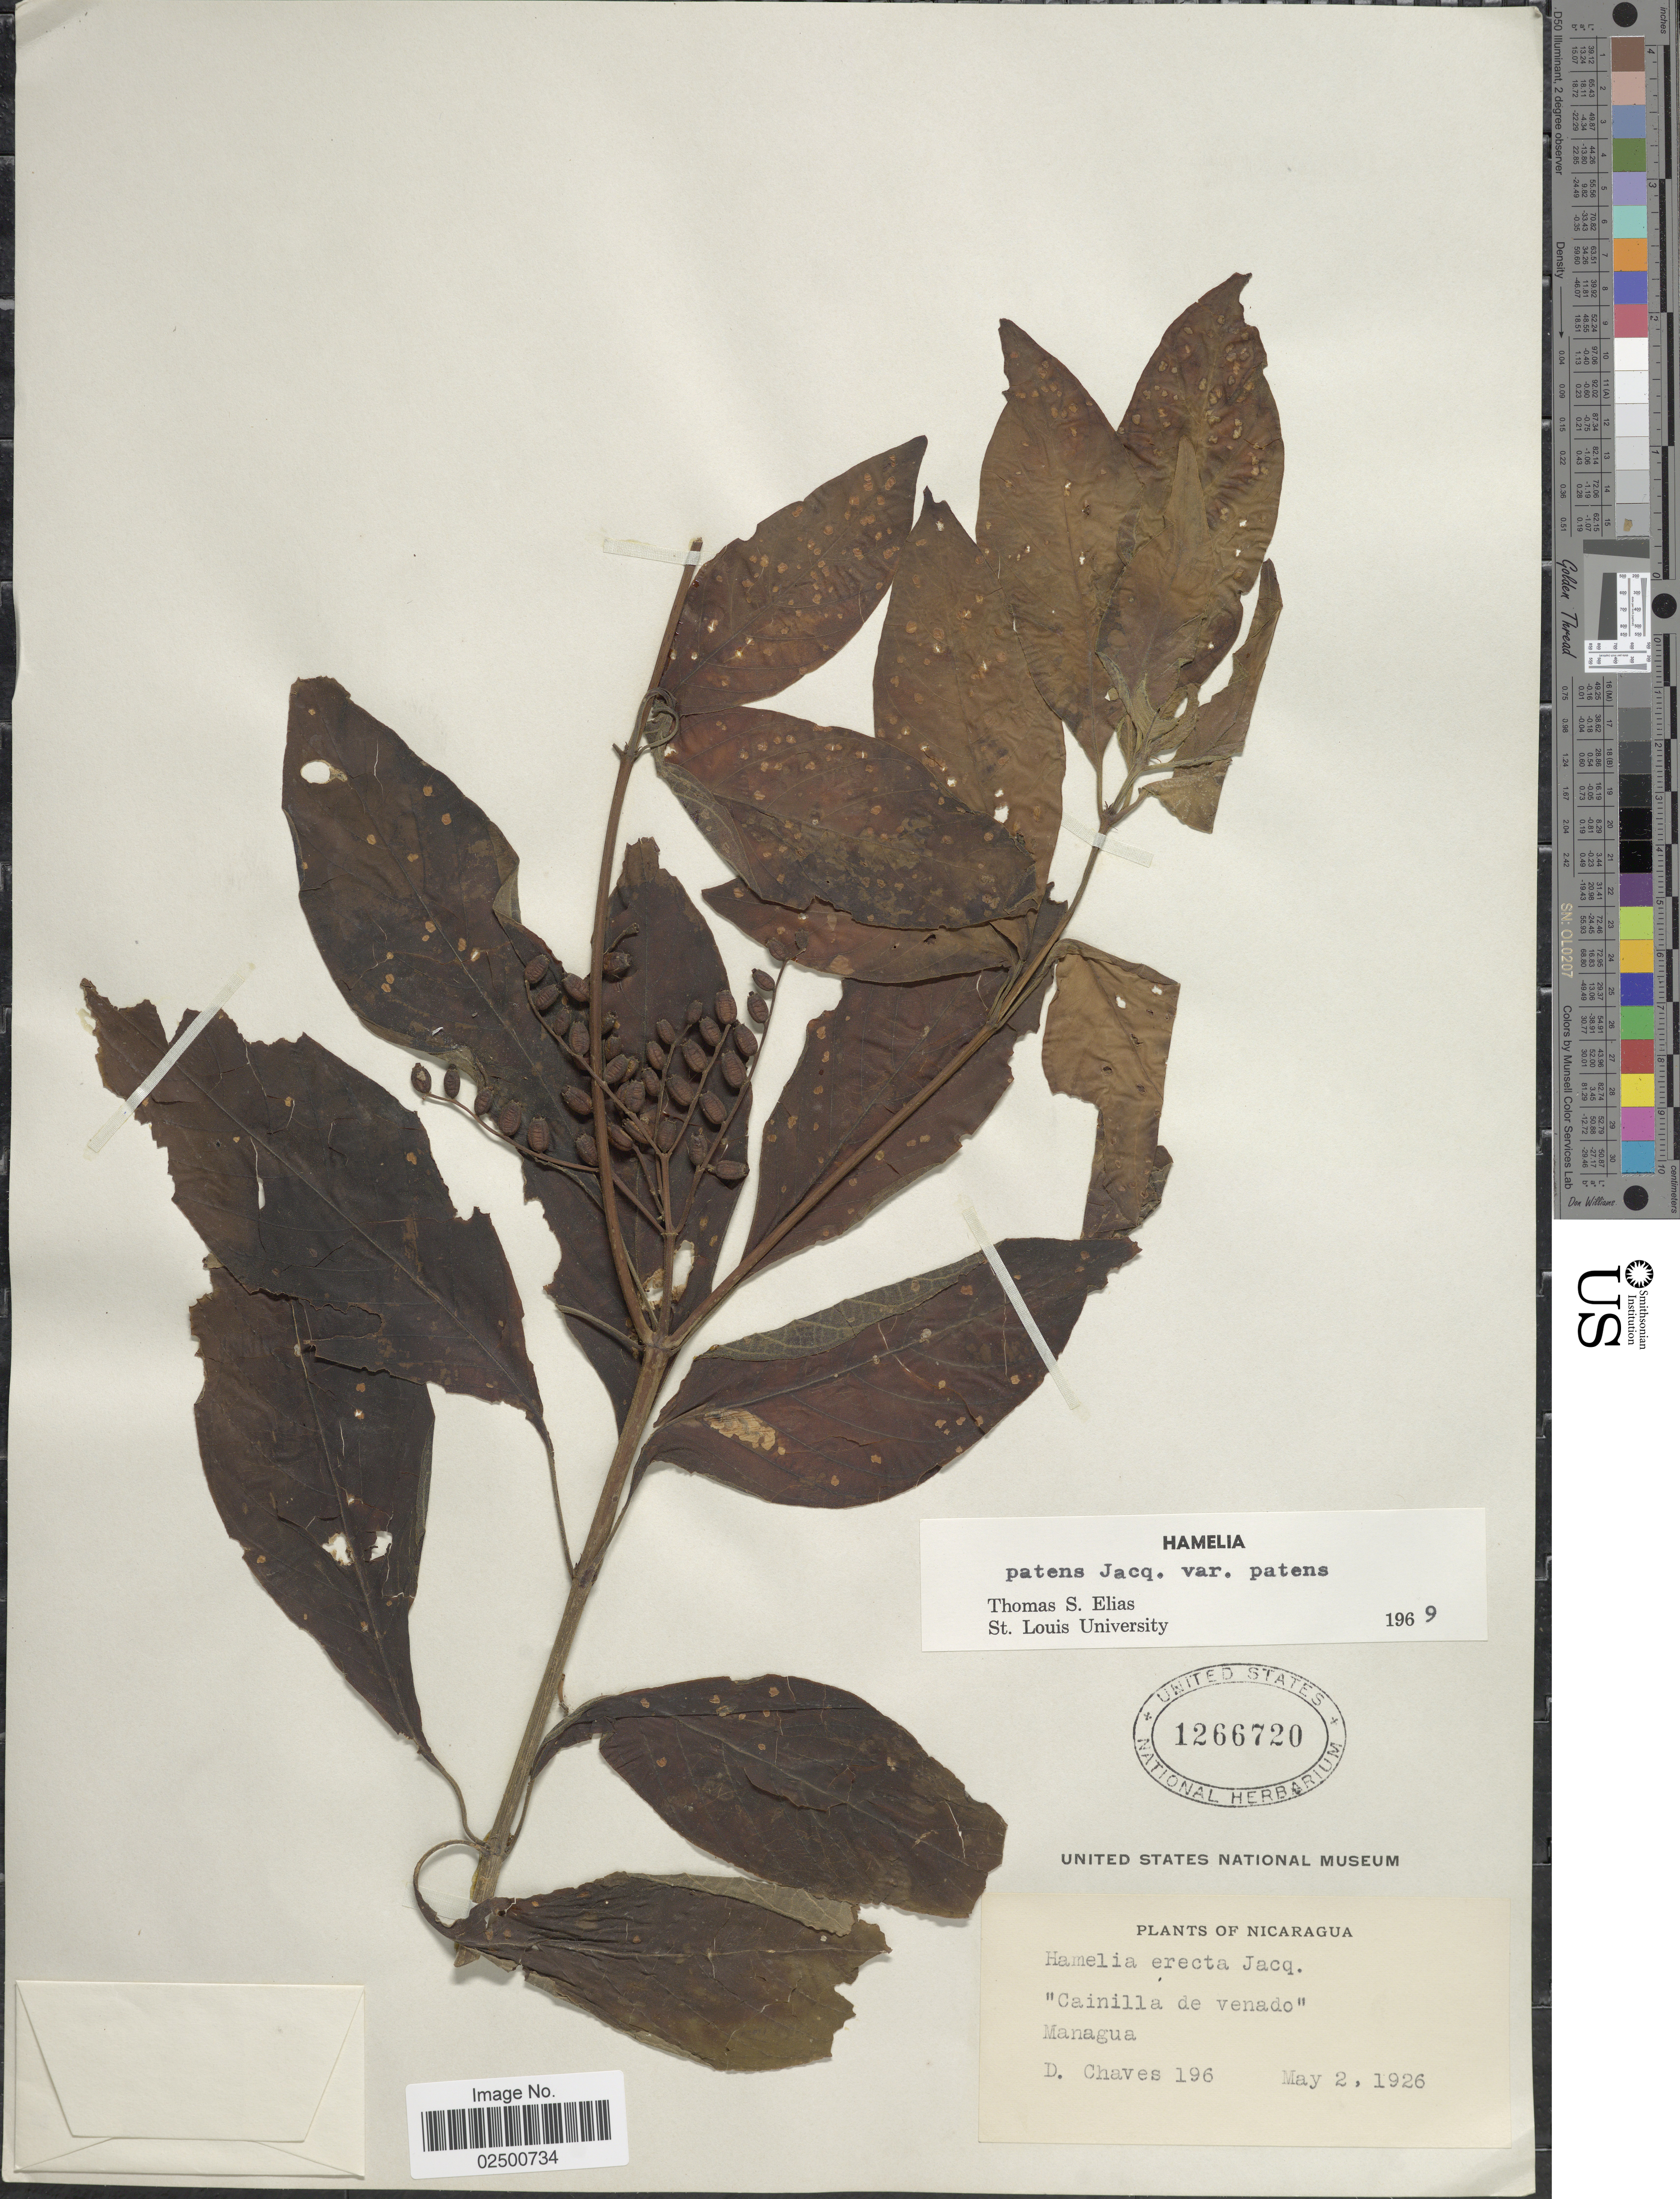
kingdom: Plantae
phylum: Tracheophyta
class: Magnoliopsida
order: Gentianales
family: Rubiaceae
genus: Hamelia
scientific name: Hamelia patens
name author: Jacq.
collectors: D. Chaves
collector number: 196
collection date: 1926-05-02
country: Nicaragua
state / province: Managua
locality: Cainilla de venado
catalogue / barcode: US 1266720